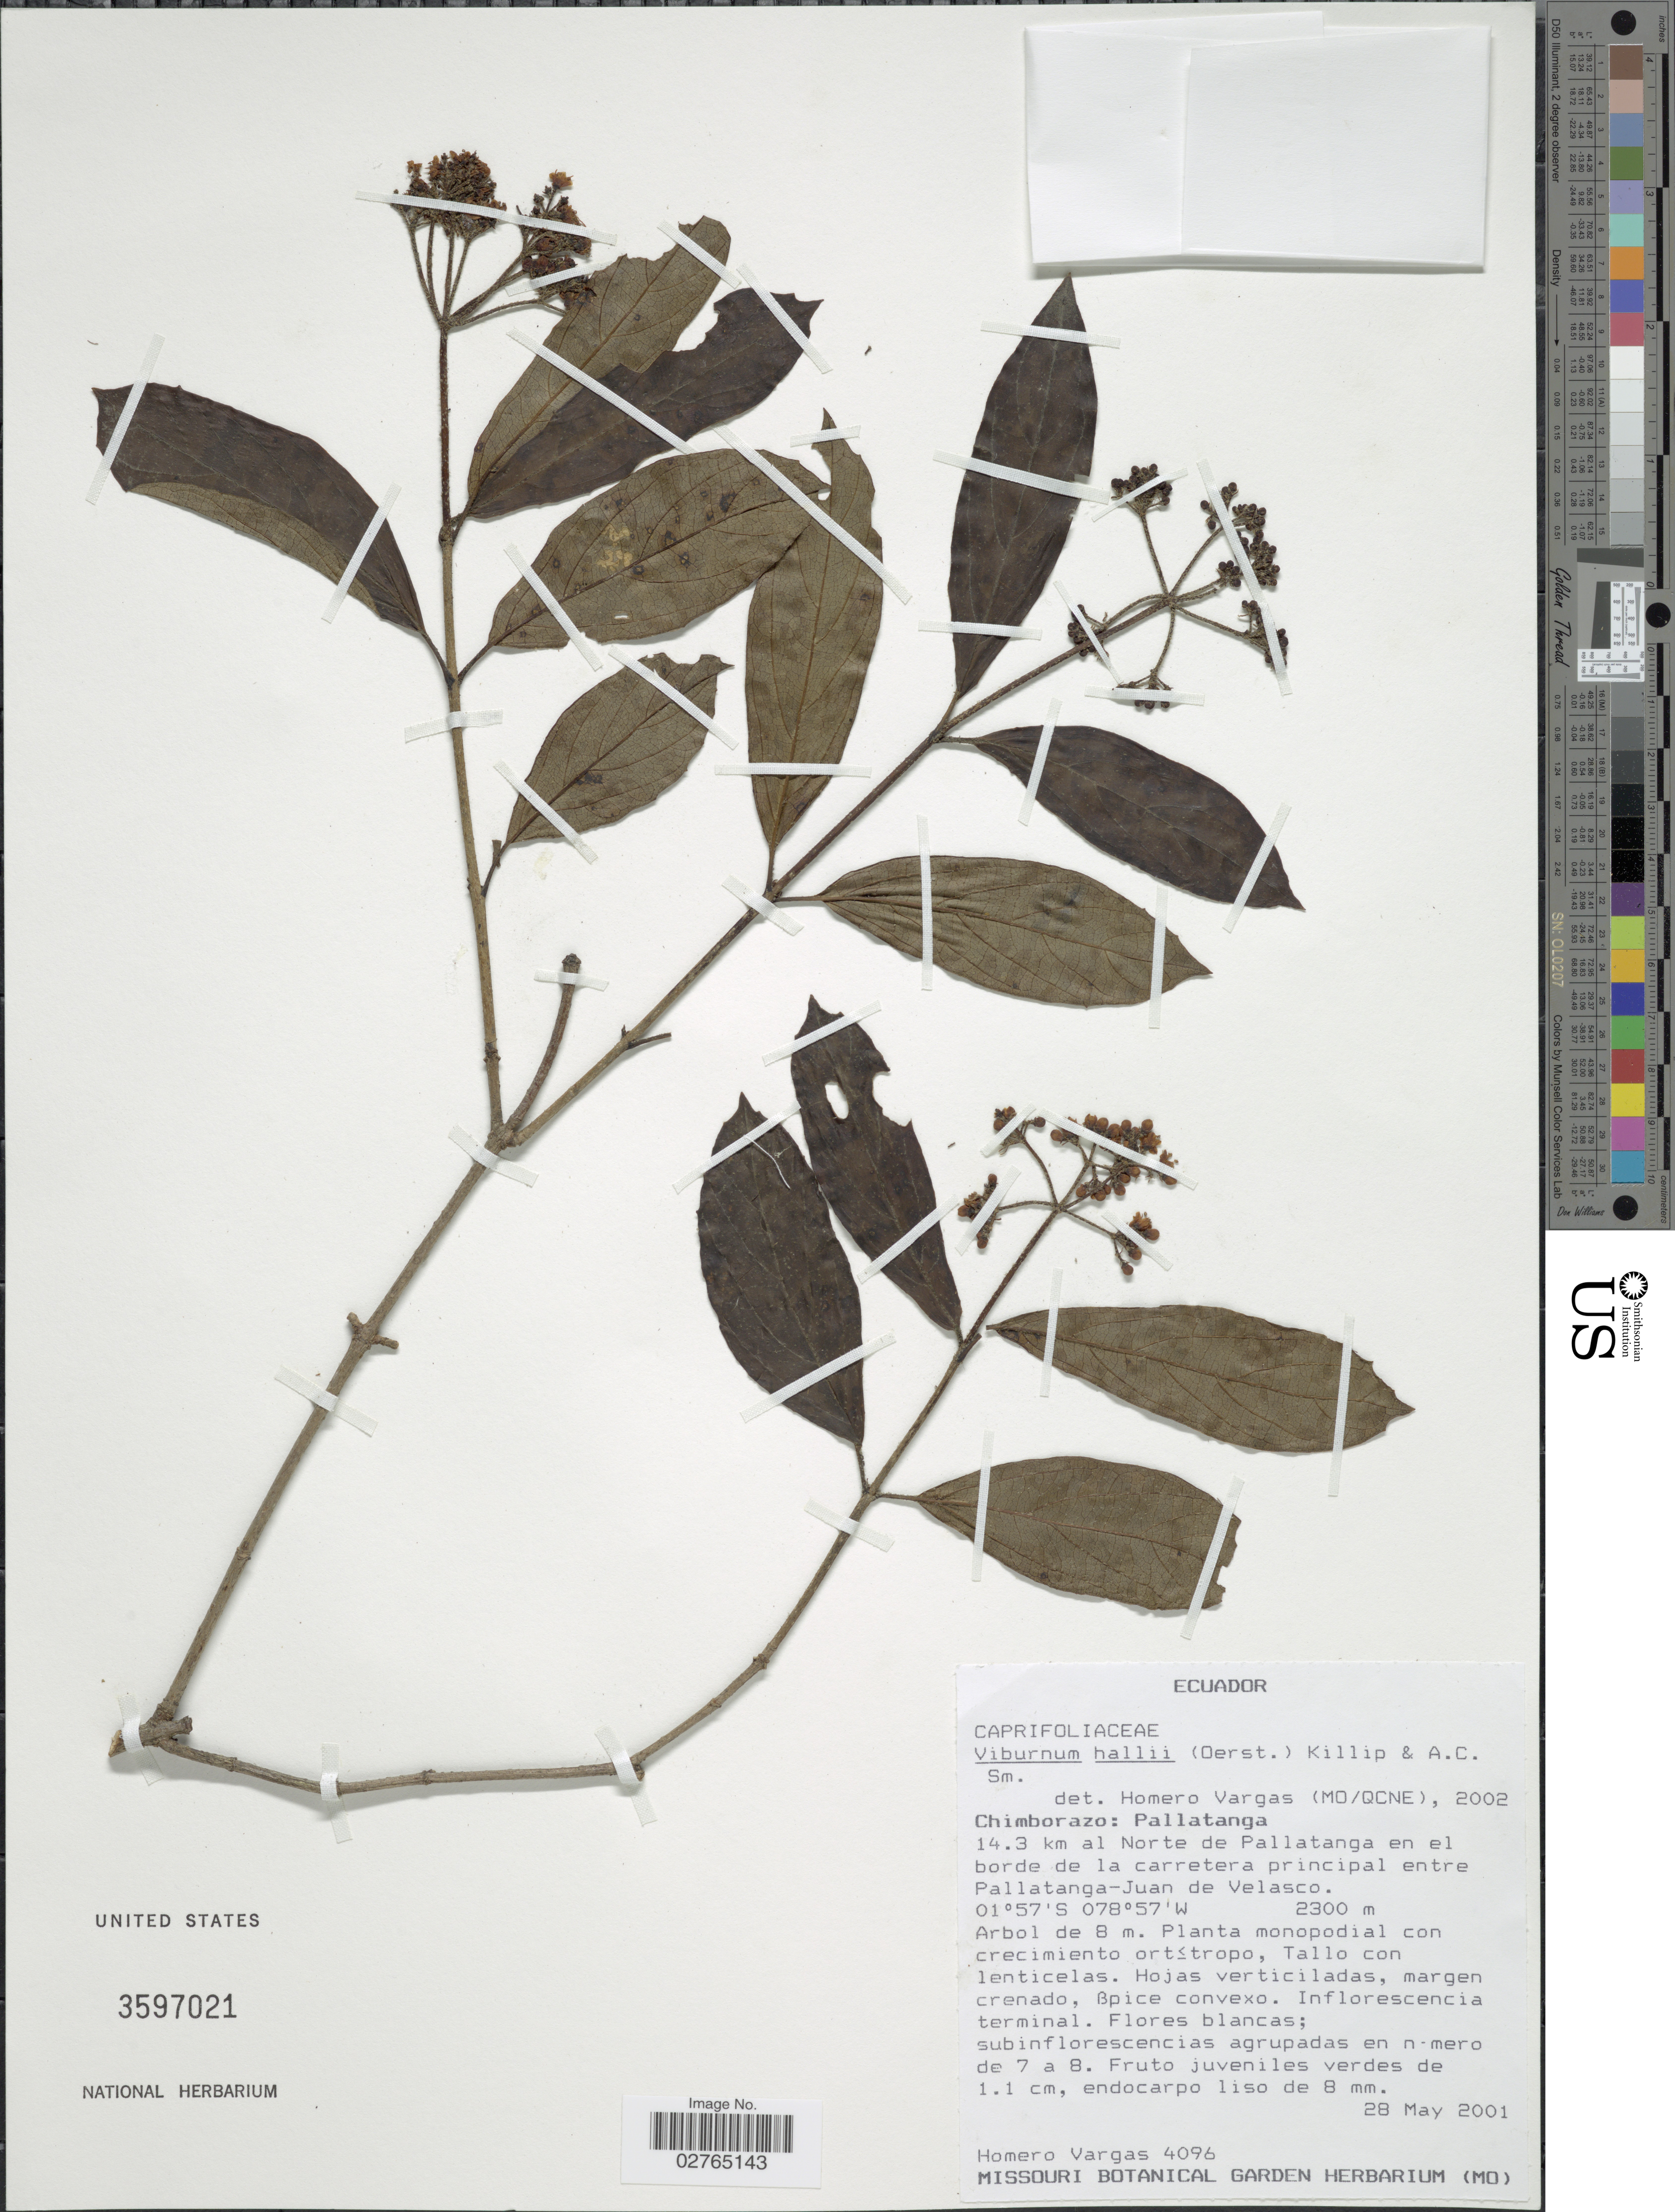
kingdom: Plantae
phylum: Tracheophyta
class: Magnoliopsida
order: Dipsacales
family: Viburnaceae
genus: Viburnum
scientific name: Viburnum hallii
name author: (Oerst.) Killip & A.C. Sm.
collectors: H. Vargas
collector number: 4096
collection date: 2001-05-28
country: Ecuador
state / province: Chimborazo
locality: Pallatanga. 14.3 km al Norte de Pallatanga en el borde de la carretera principal entre Pallatanga- Juan de Velasco.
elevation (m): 2300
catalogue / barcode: US 3597021